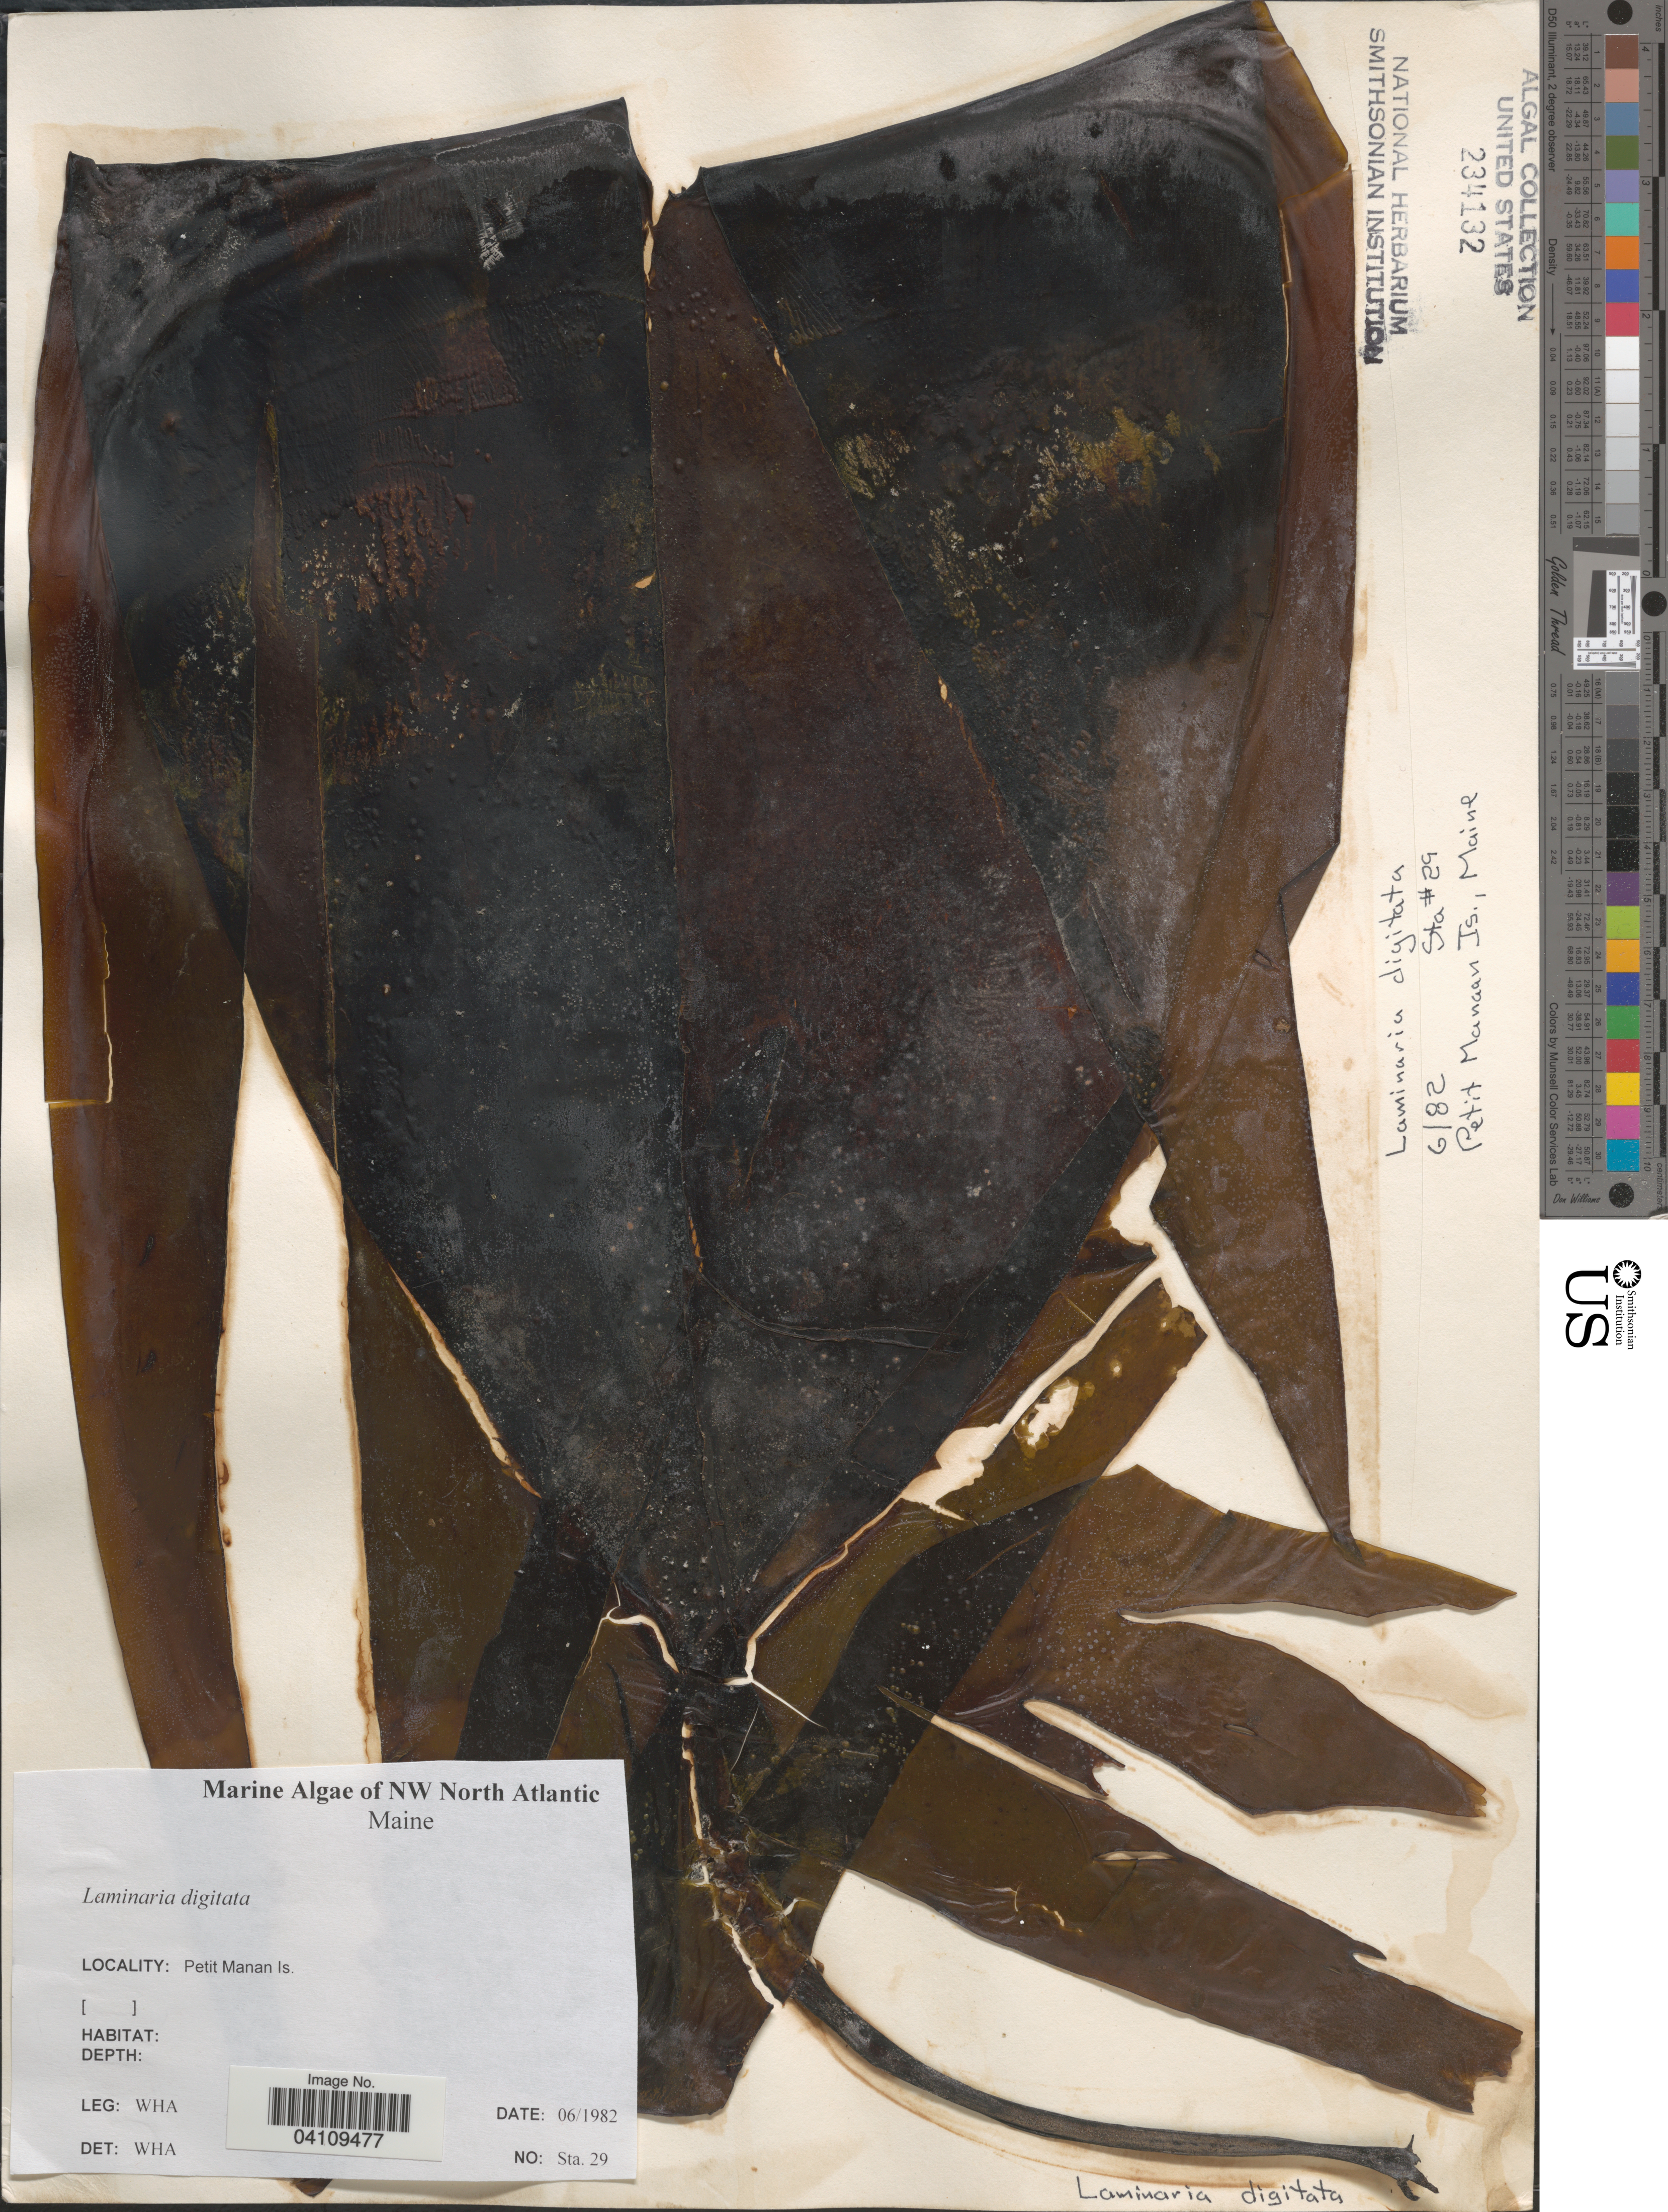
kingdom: Chromista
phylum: Ochrophyta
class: Phaeophyceae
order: Laminariales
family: Laminariaceae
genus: Laminaria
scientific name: Laminaria digitata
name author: (Hudson) J.V.Lamouroux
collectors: W. H. Adey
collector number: Sta. 29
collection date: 1982-06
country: United States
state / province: Maine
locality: NW North Atlantic. Petit Manan Is.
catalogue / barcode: US 234132